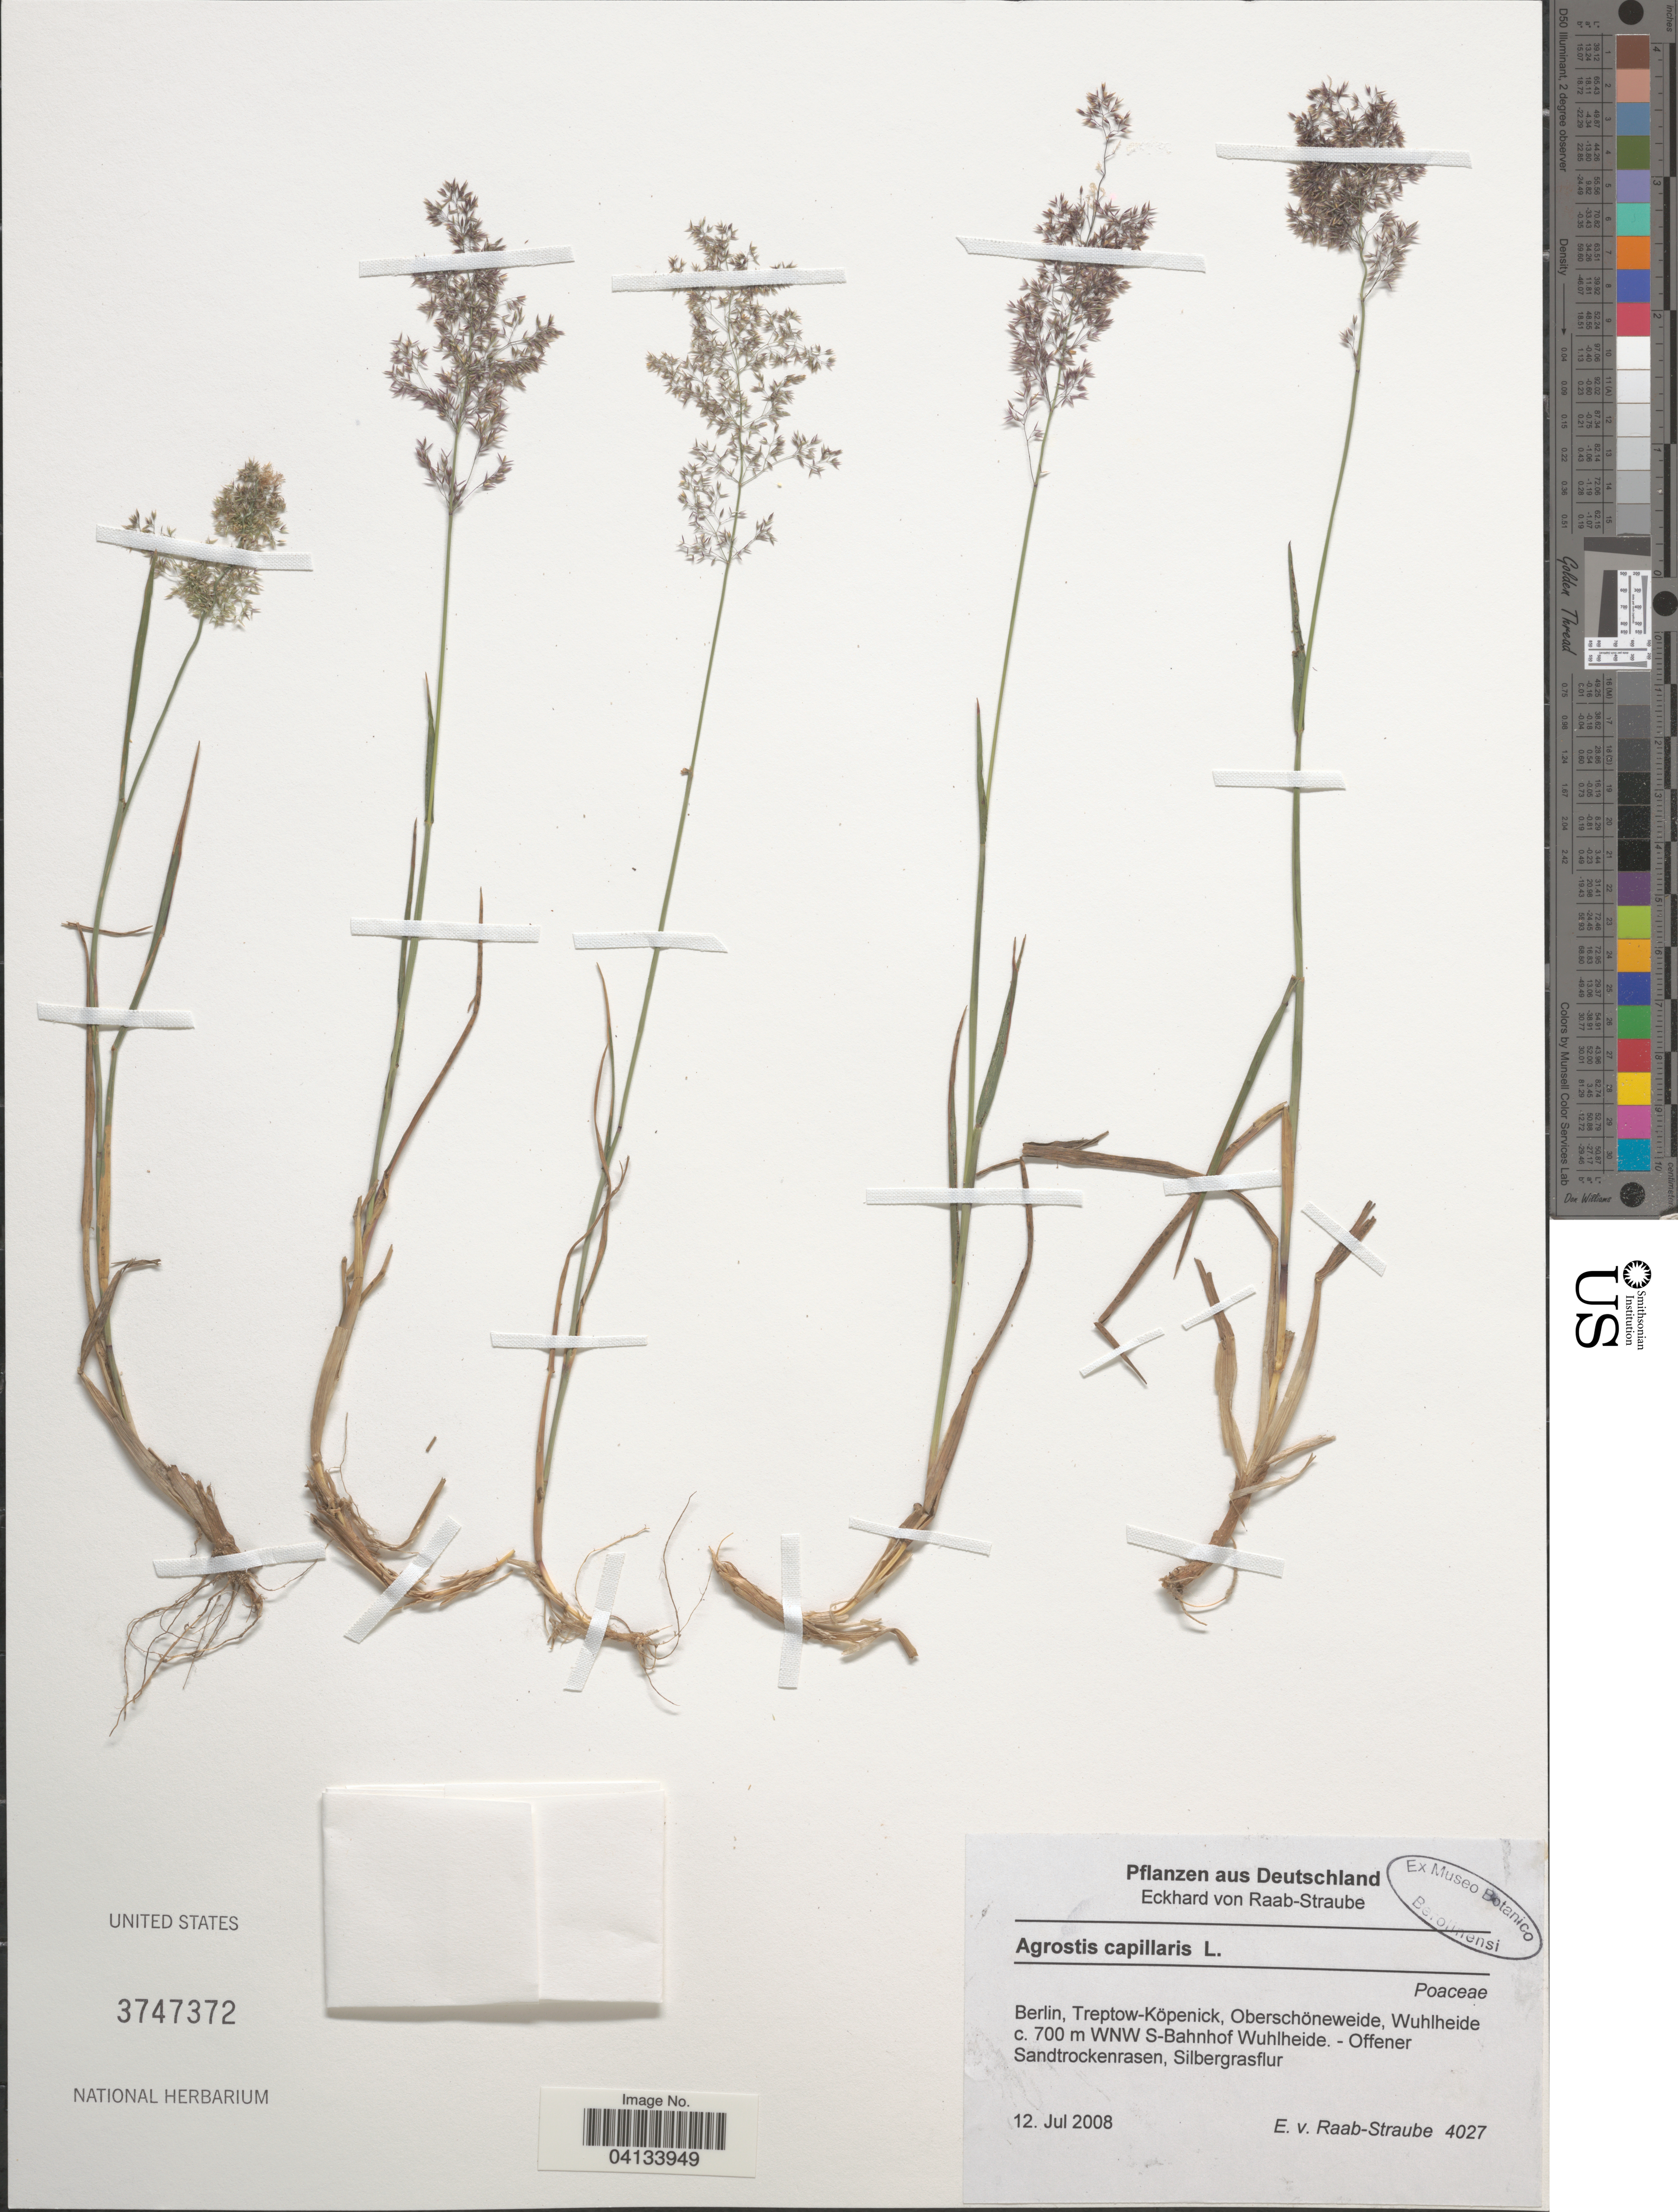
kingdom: Plantae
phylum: Tracheophyta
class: Liliopsida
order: Poales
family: Poaceae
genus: Agrostis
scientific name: Agrostis capillaris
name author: L.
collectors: E. Raab-Straube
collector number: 4027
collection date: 2008-07-12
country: Germany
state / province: Berlin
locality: Deutschland. Treptow-Köpenick, Oberschöneweide, Wuhlheide c. 700 m WNW S-Bahnhof Wuhlheide.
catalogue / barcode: US 3747372